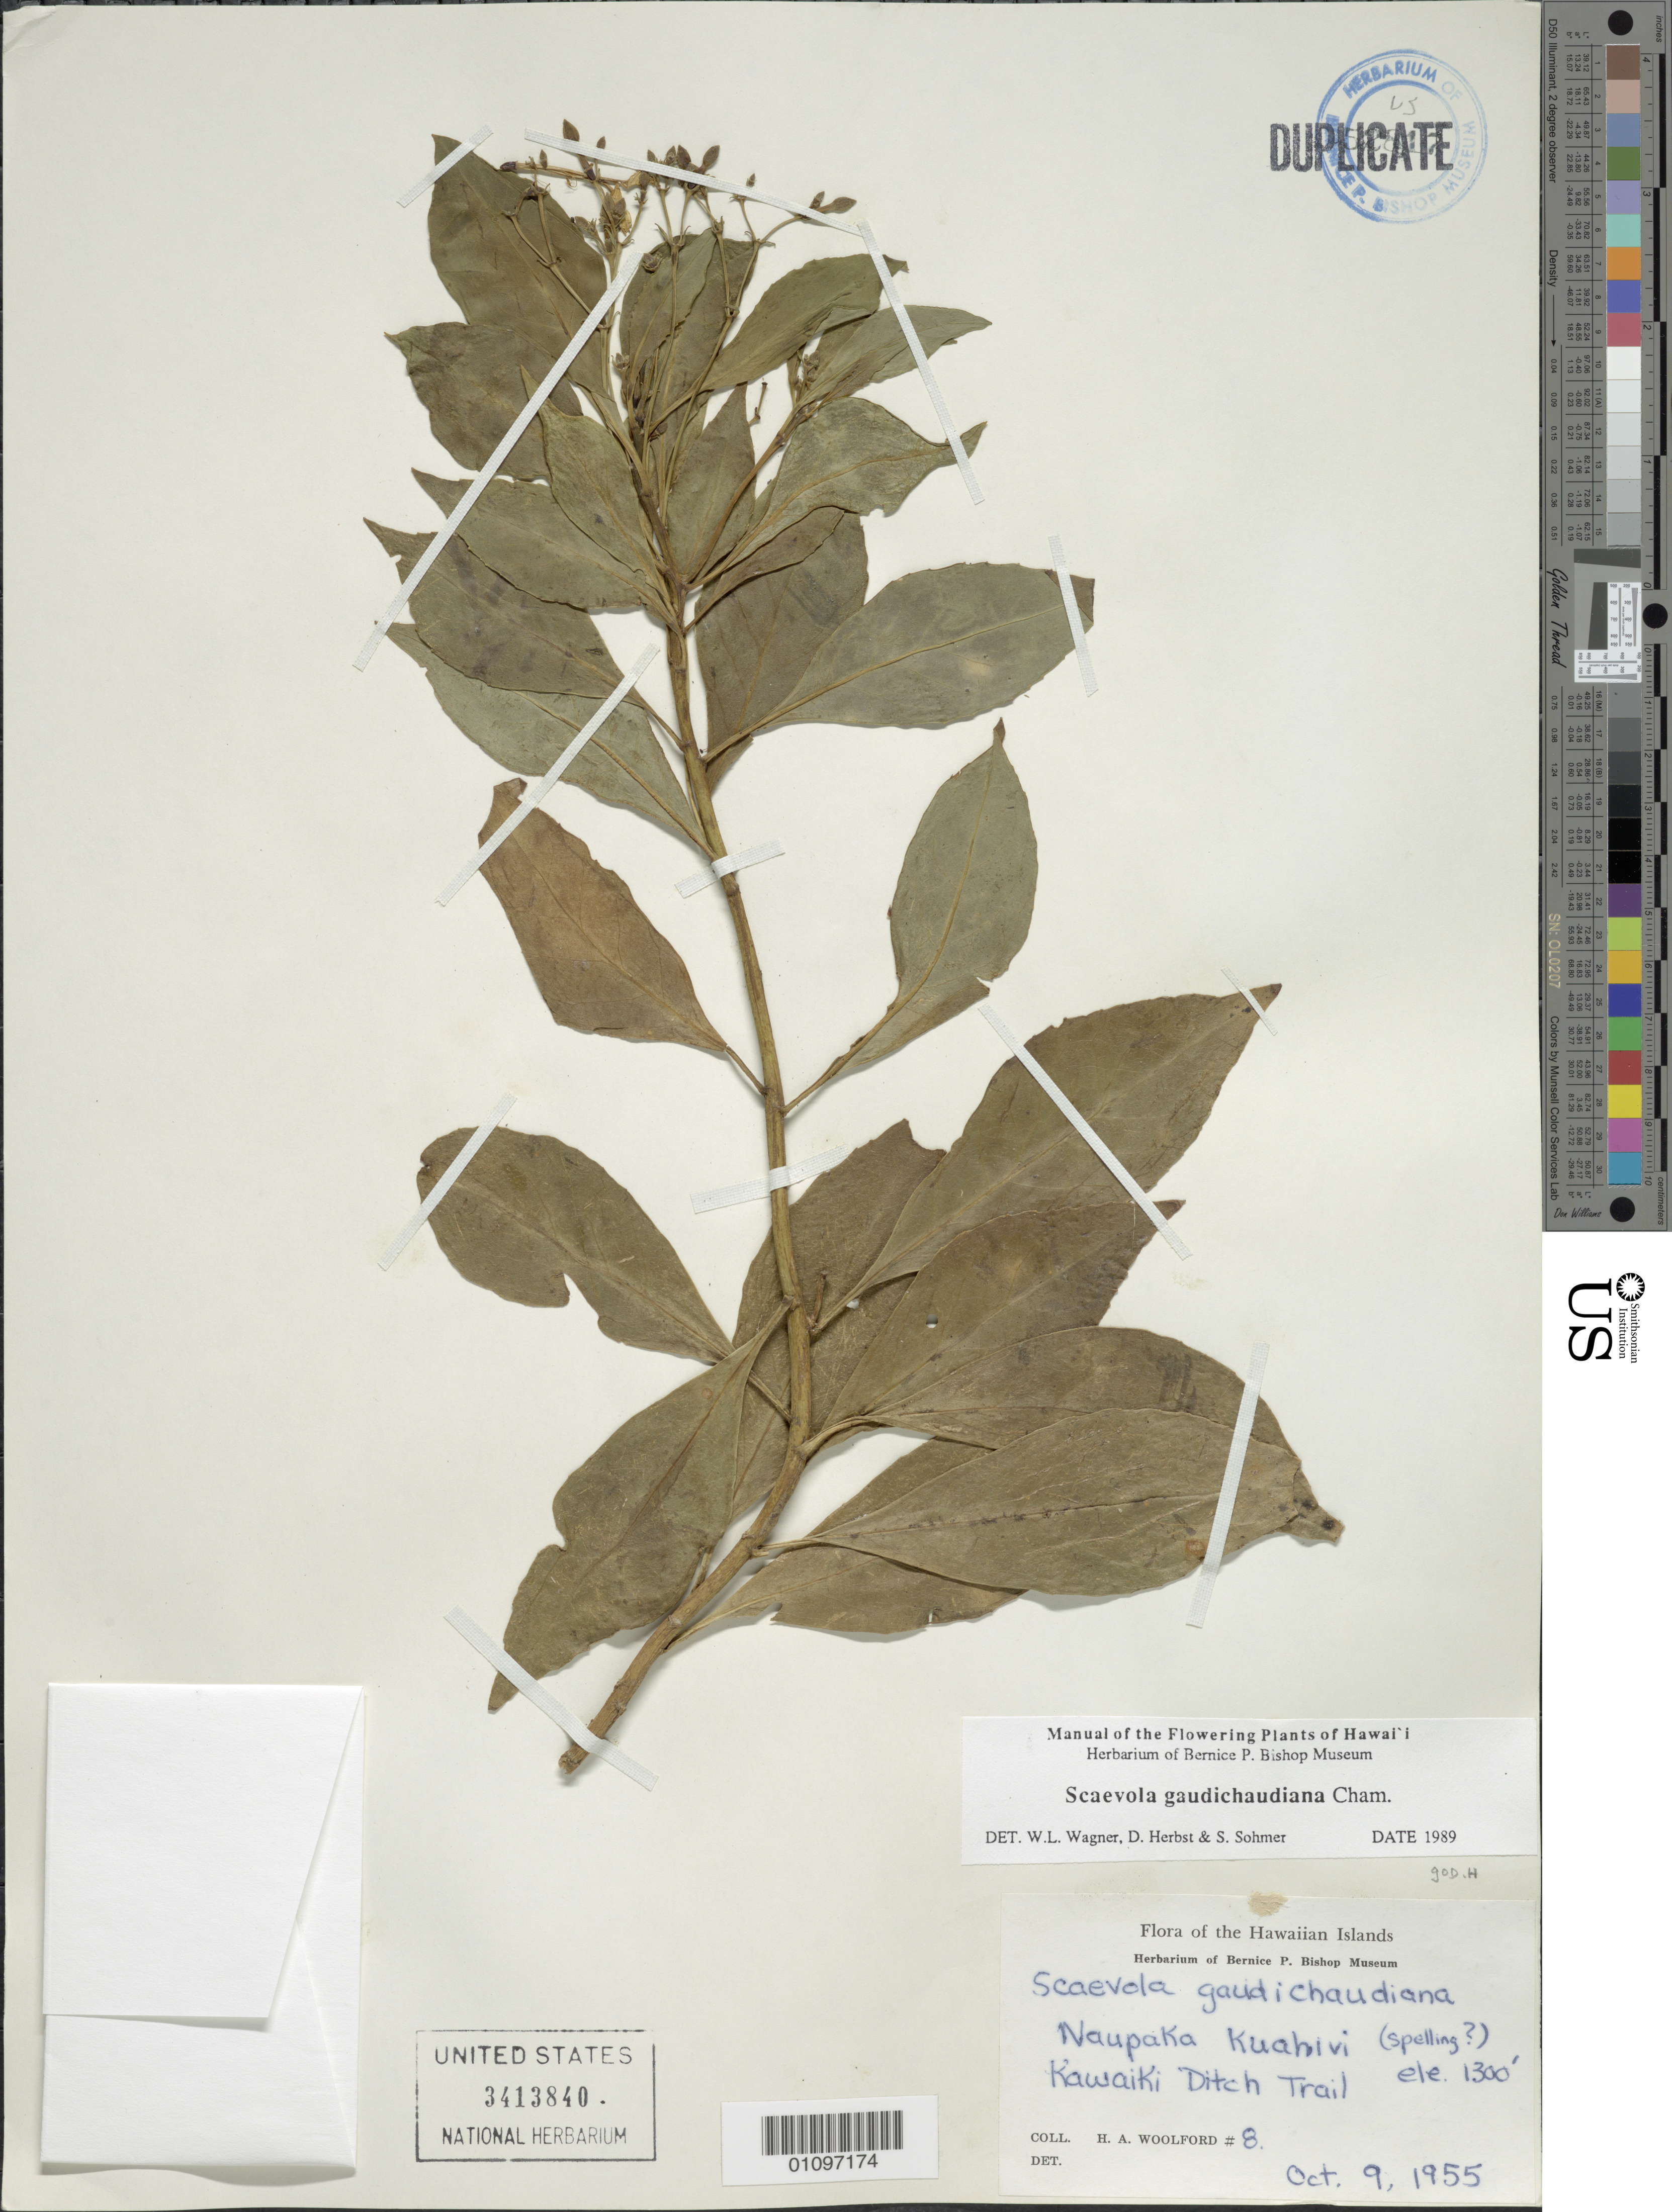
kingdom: Plantae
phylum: Tracheophyta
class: Magnoliopsida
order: Asterales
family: Goodeniaceae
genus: Scaevola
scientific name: Scaevola gaudichaudiana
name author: Cham.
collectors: H. Woolford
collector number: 8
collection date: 1955-10-09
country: United States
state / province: Hawaii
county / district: Honolulu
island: Oahu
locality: Naupaka Kuahiwi, Kawaiki Ditch Trail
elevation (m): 396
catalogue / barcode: US 3413840